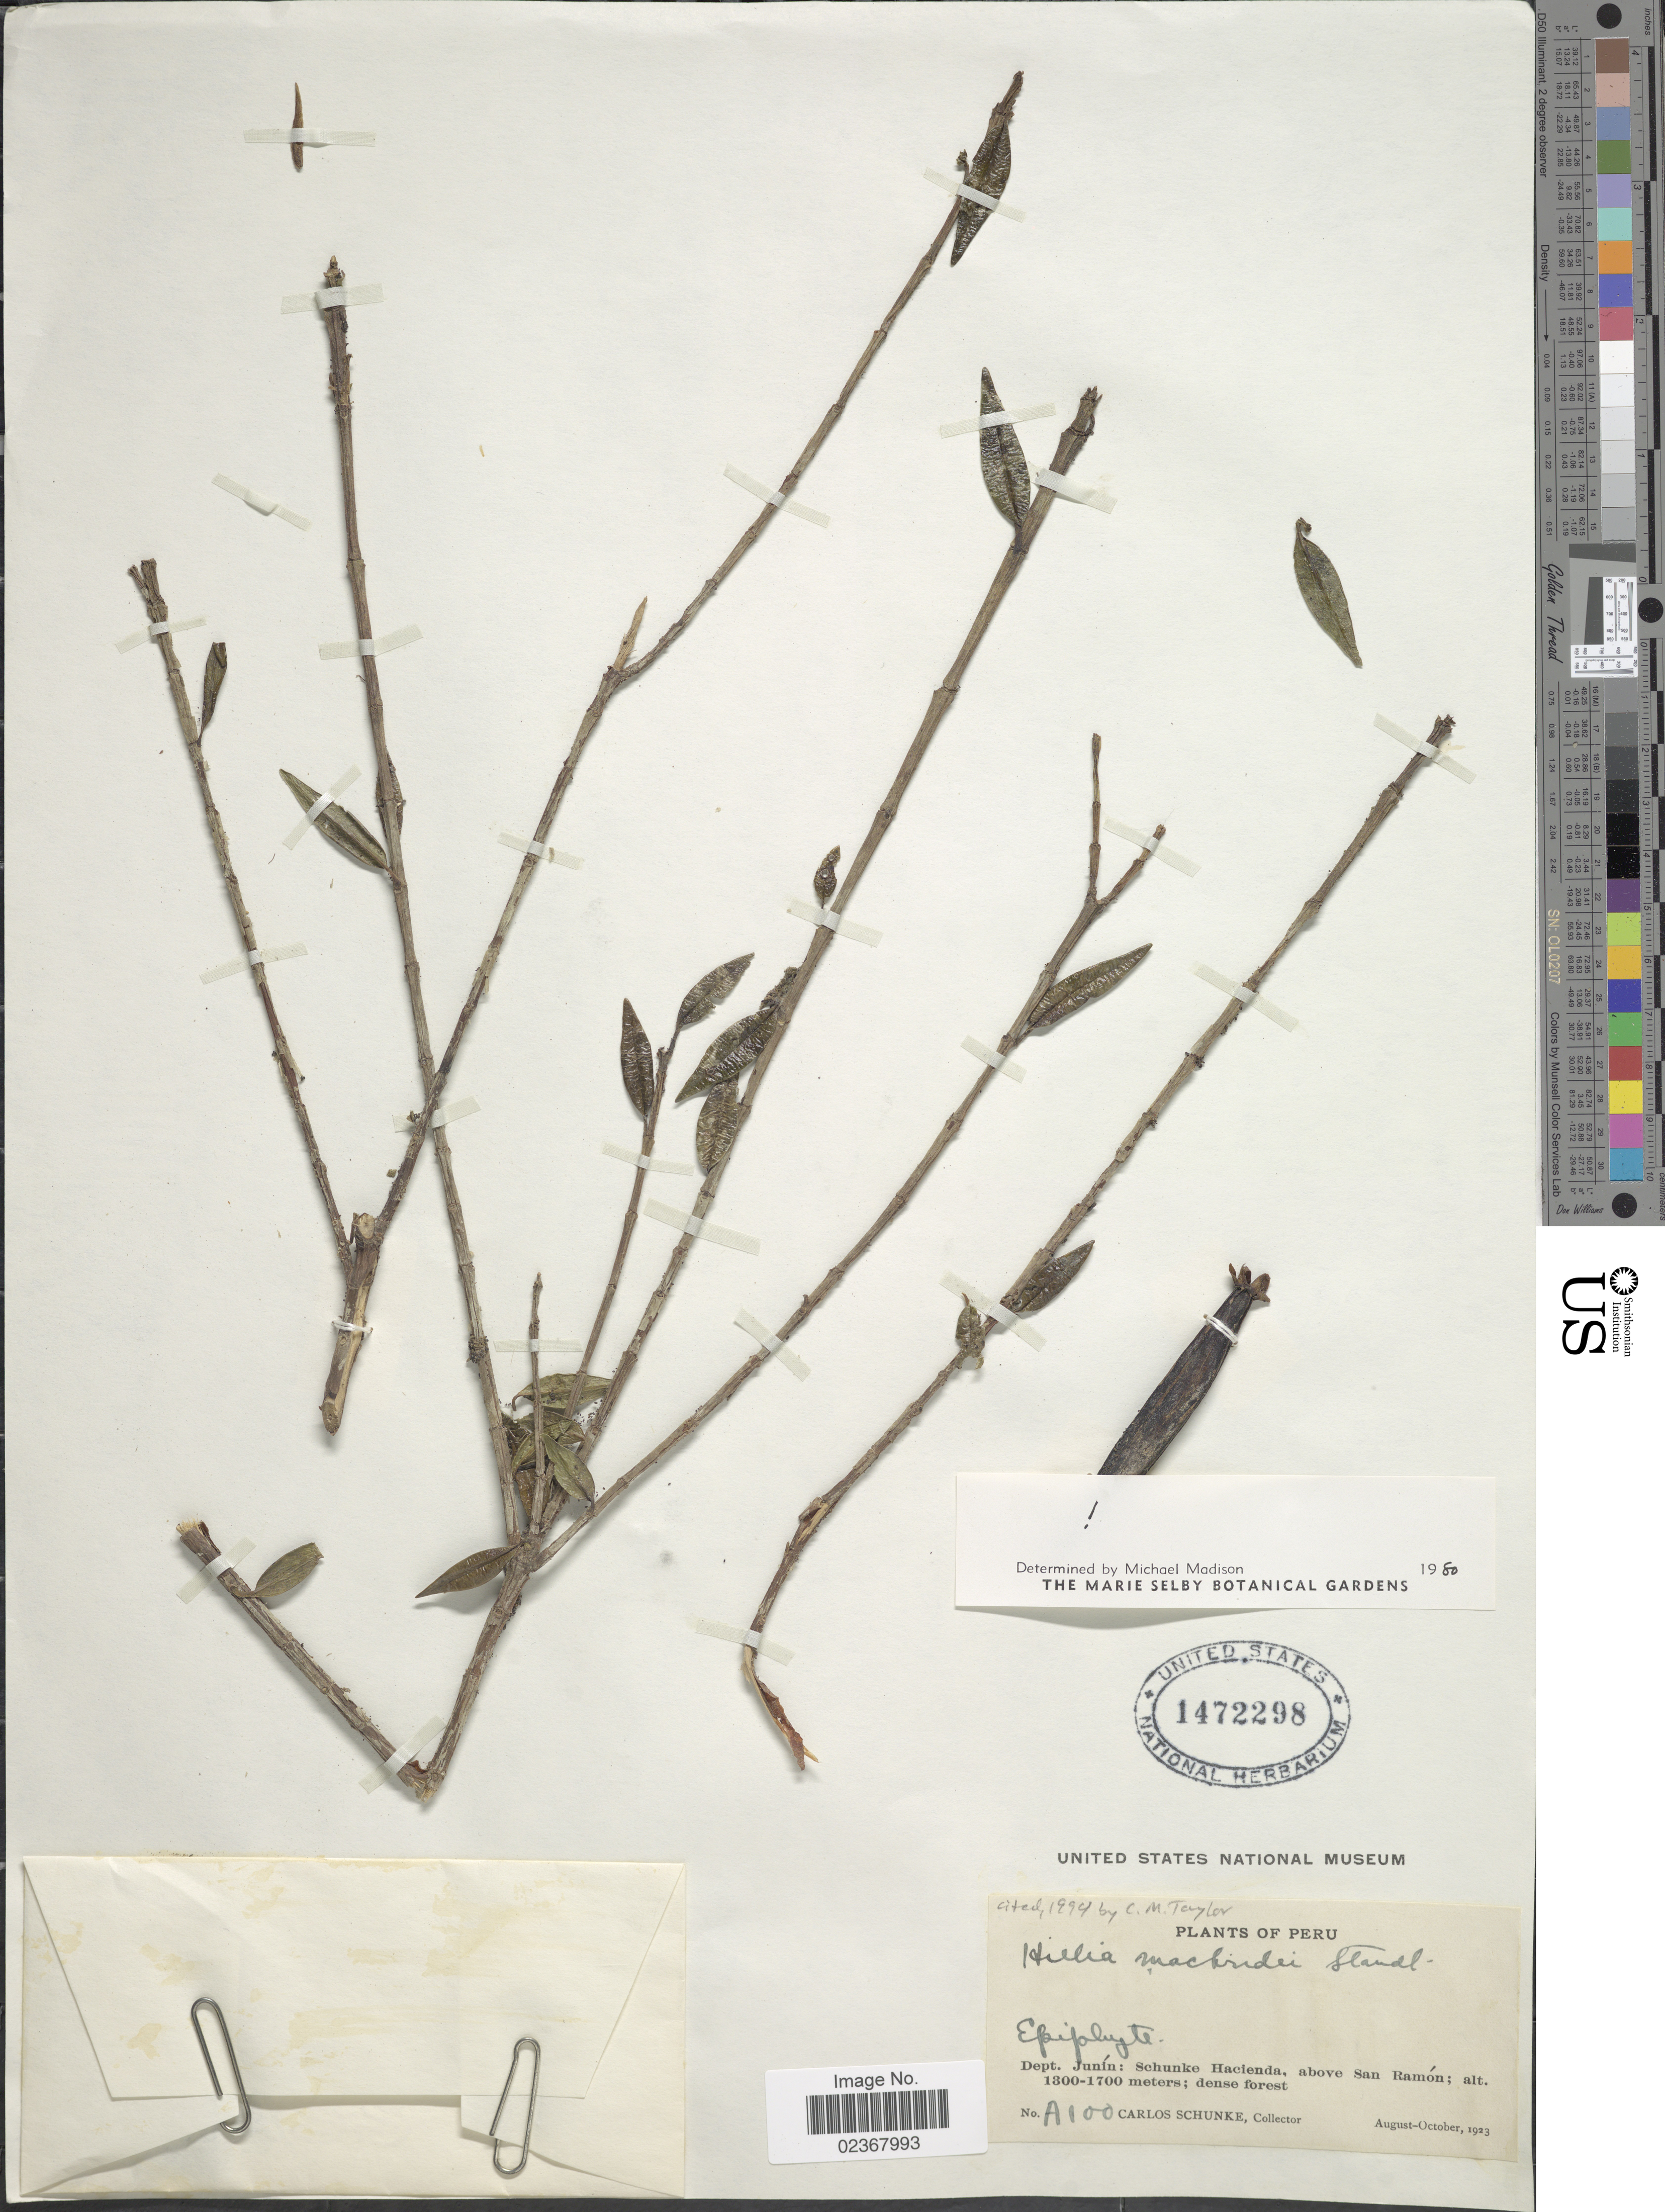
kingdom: Plantae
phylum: Tracheophyta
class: Magnoliopsida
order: Gentianales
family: Rubiaceae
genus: Hillia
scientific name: Hillia macbridei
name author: Standl.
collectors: C. Schunke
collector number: A100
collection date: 1923-08/1923-10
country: Peru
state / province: Junín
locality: Dept. Junin: Schunke Hacienda, above San Ramon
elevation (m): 1300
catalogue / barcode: US 1472298